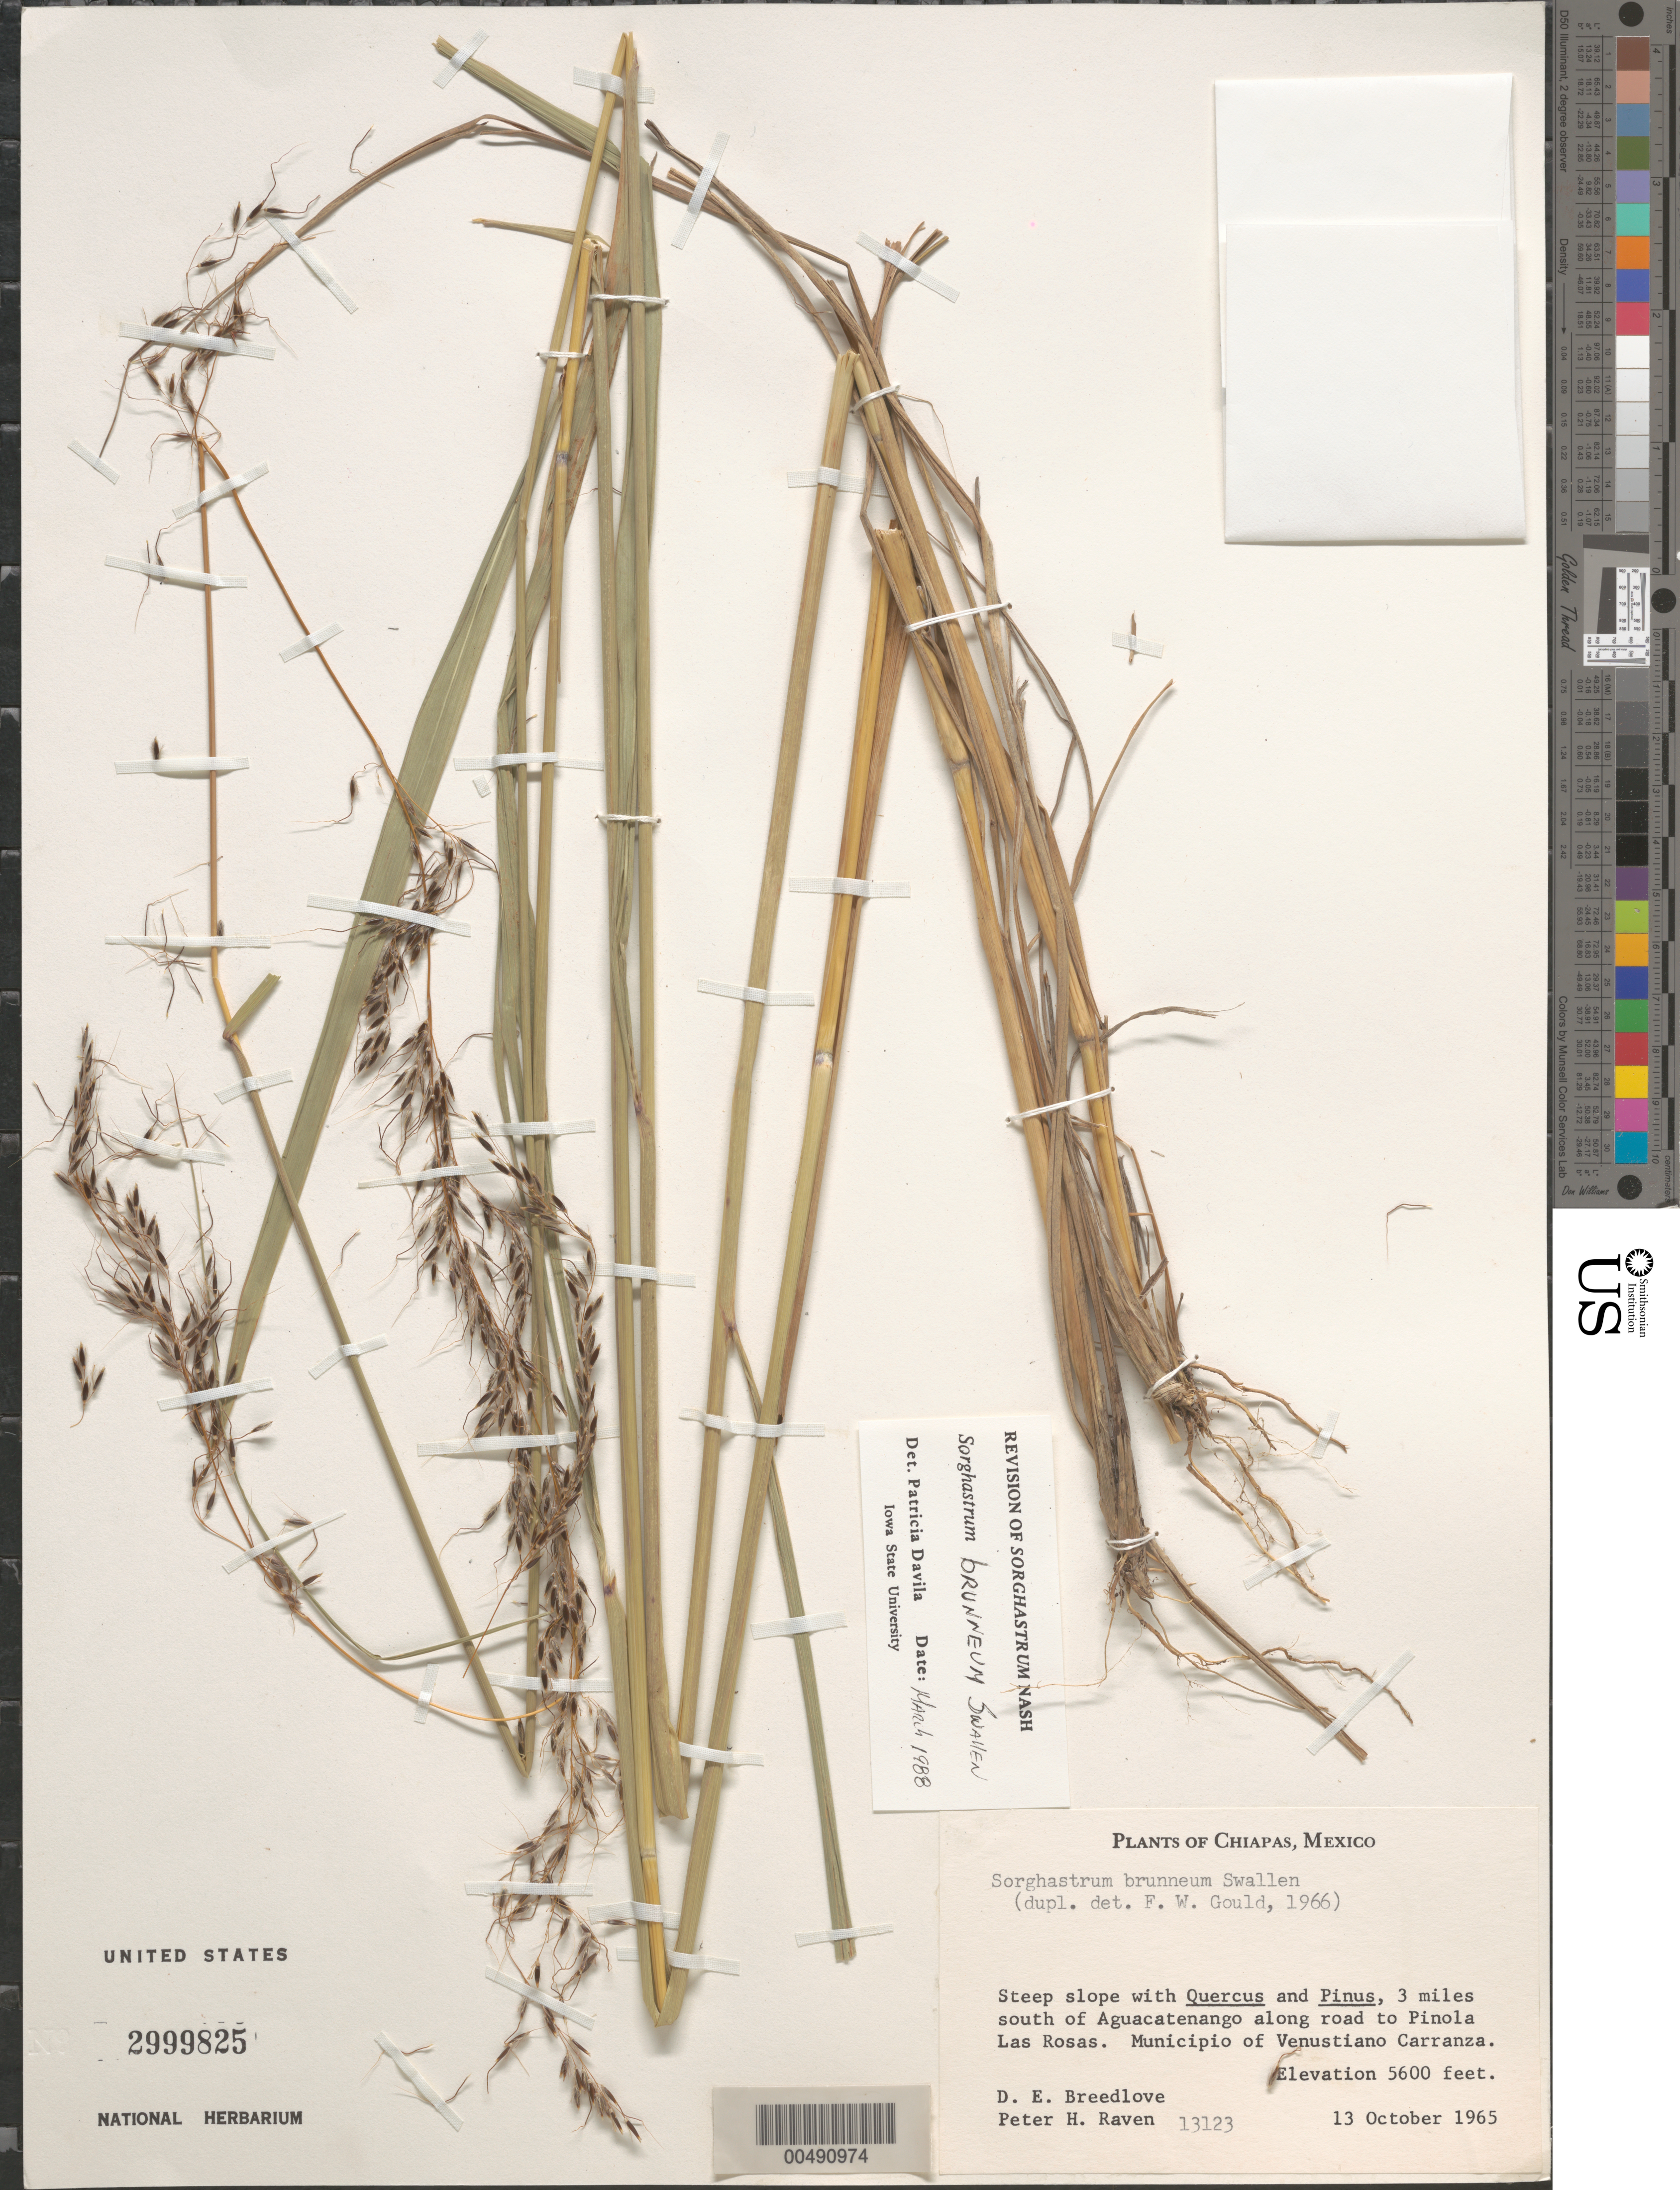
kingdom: Plantae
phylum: Tracheophyta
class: Liliopsida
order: Poales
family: Poaceae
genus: Sorghastrum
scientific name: Sorghastrum brunneum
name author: Swallen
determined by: Dávila, P. D.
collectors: D. E. Breedlove & P. H. Raven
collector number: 13123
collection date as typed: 13 Oct 1965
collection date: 1965-10-13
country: Mexico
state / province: Chiapas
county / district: Venustiano Carranza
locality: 3 mi S of Aguacatenango along rd to Pinola Las Rosas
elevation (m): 1707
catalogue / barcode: US 2999825